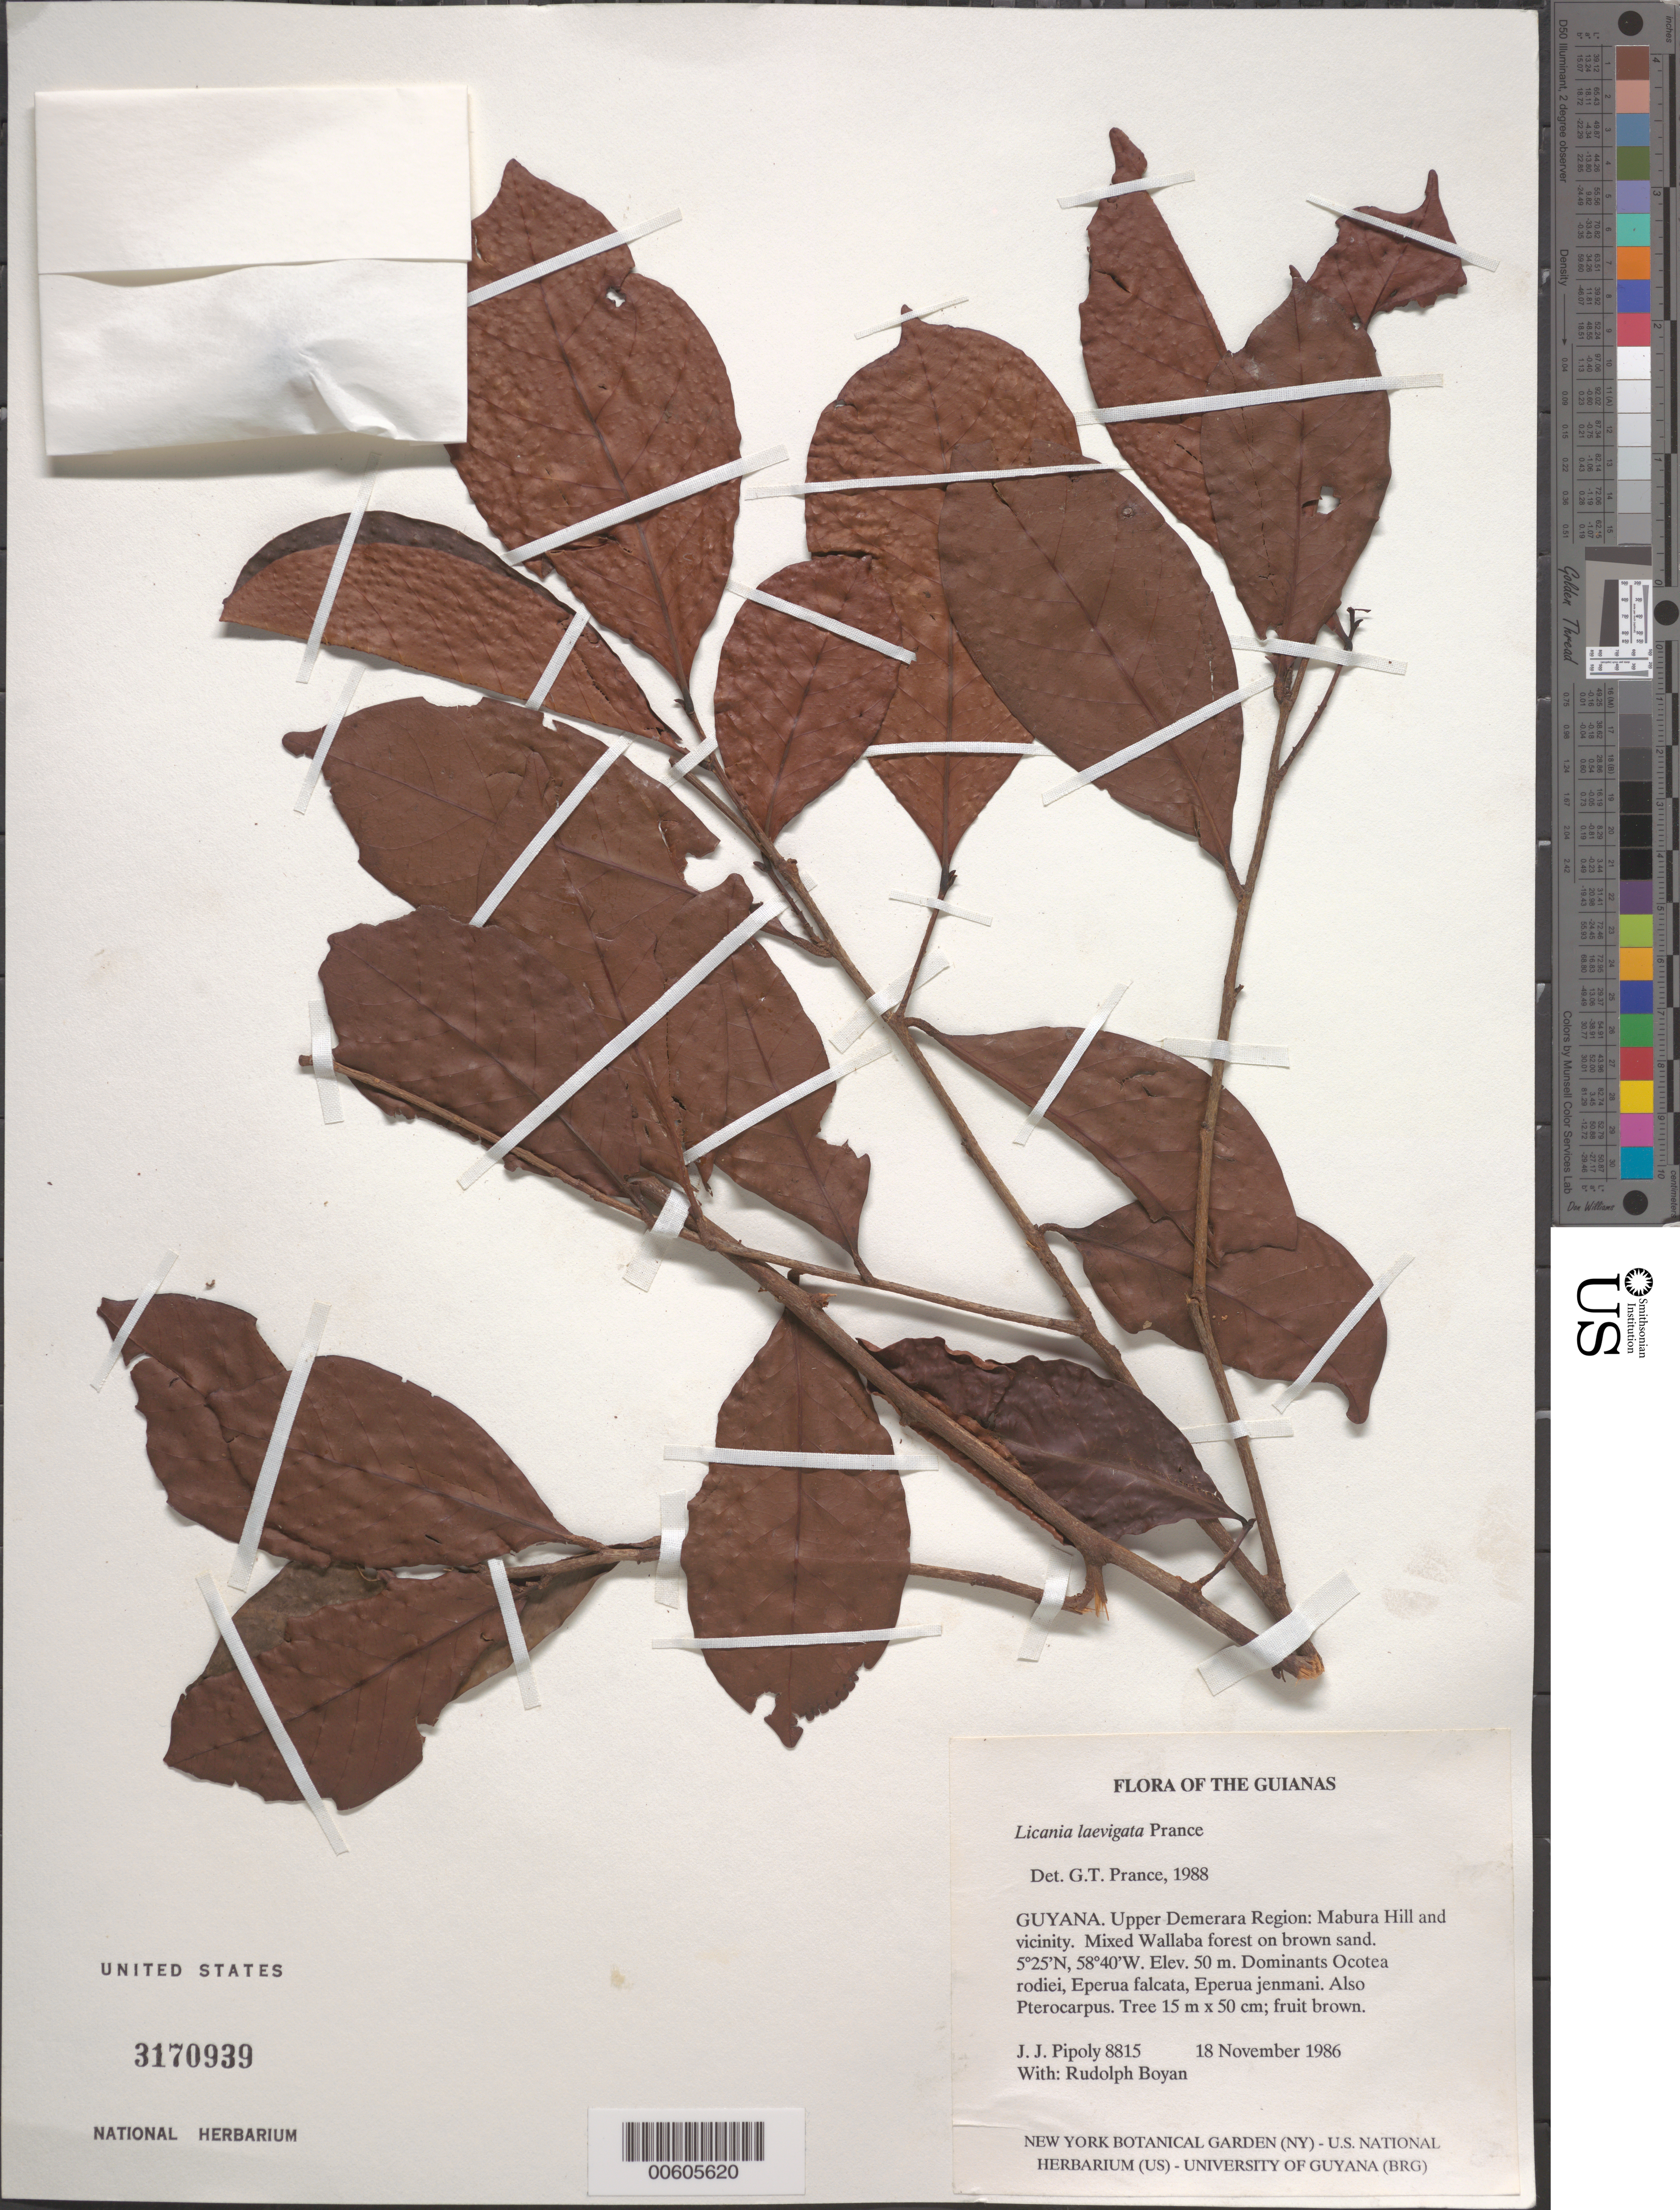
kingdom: Plantae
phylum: Tracheophyta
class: Magnoliopsida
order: Malpighiales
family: Chrysobalanaceae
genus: Hymenopus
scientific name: Hymenopus laevigatus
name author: (Prance) Sothers & Prance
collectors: J. J. Pipoly & R. Boyan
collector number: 8815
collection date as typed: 18 November 1986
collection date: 1986-11-18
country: Guyana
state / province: U. Demerara-Berbice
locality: Mabura Hill and vicinity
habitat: Mixed Wallaba forest on brown sand. Dominants: Ocotea rodiaei, Eperua falcata, E. jenmanii. Pterocarpus also present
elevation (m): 50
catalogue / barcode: US 3170939